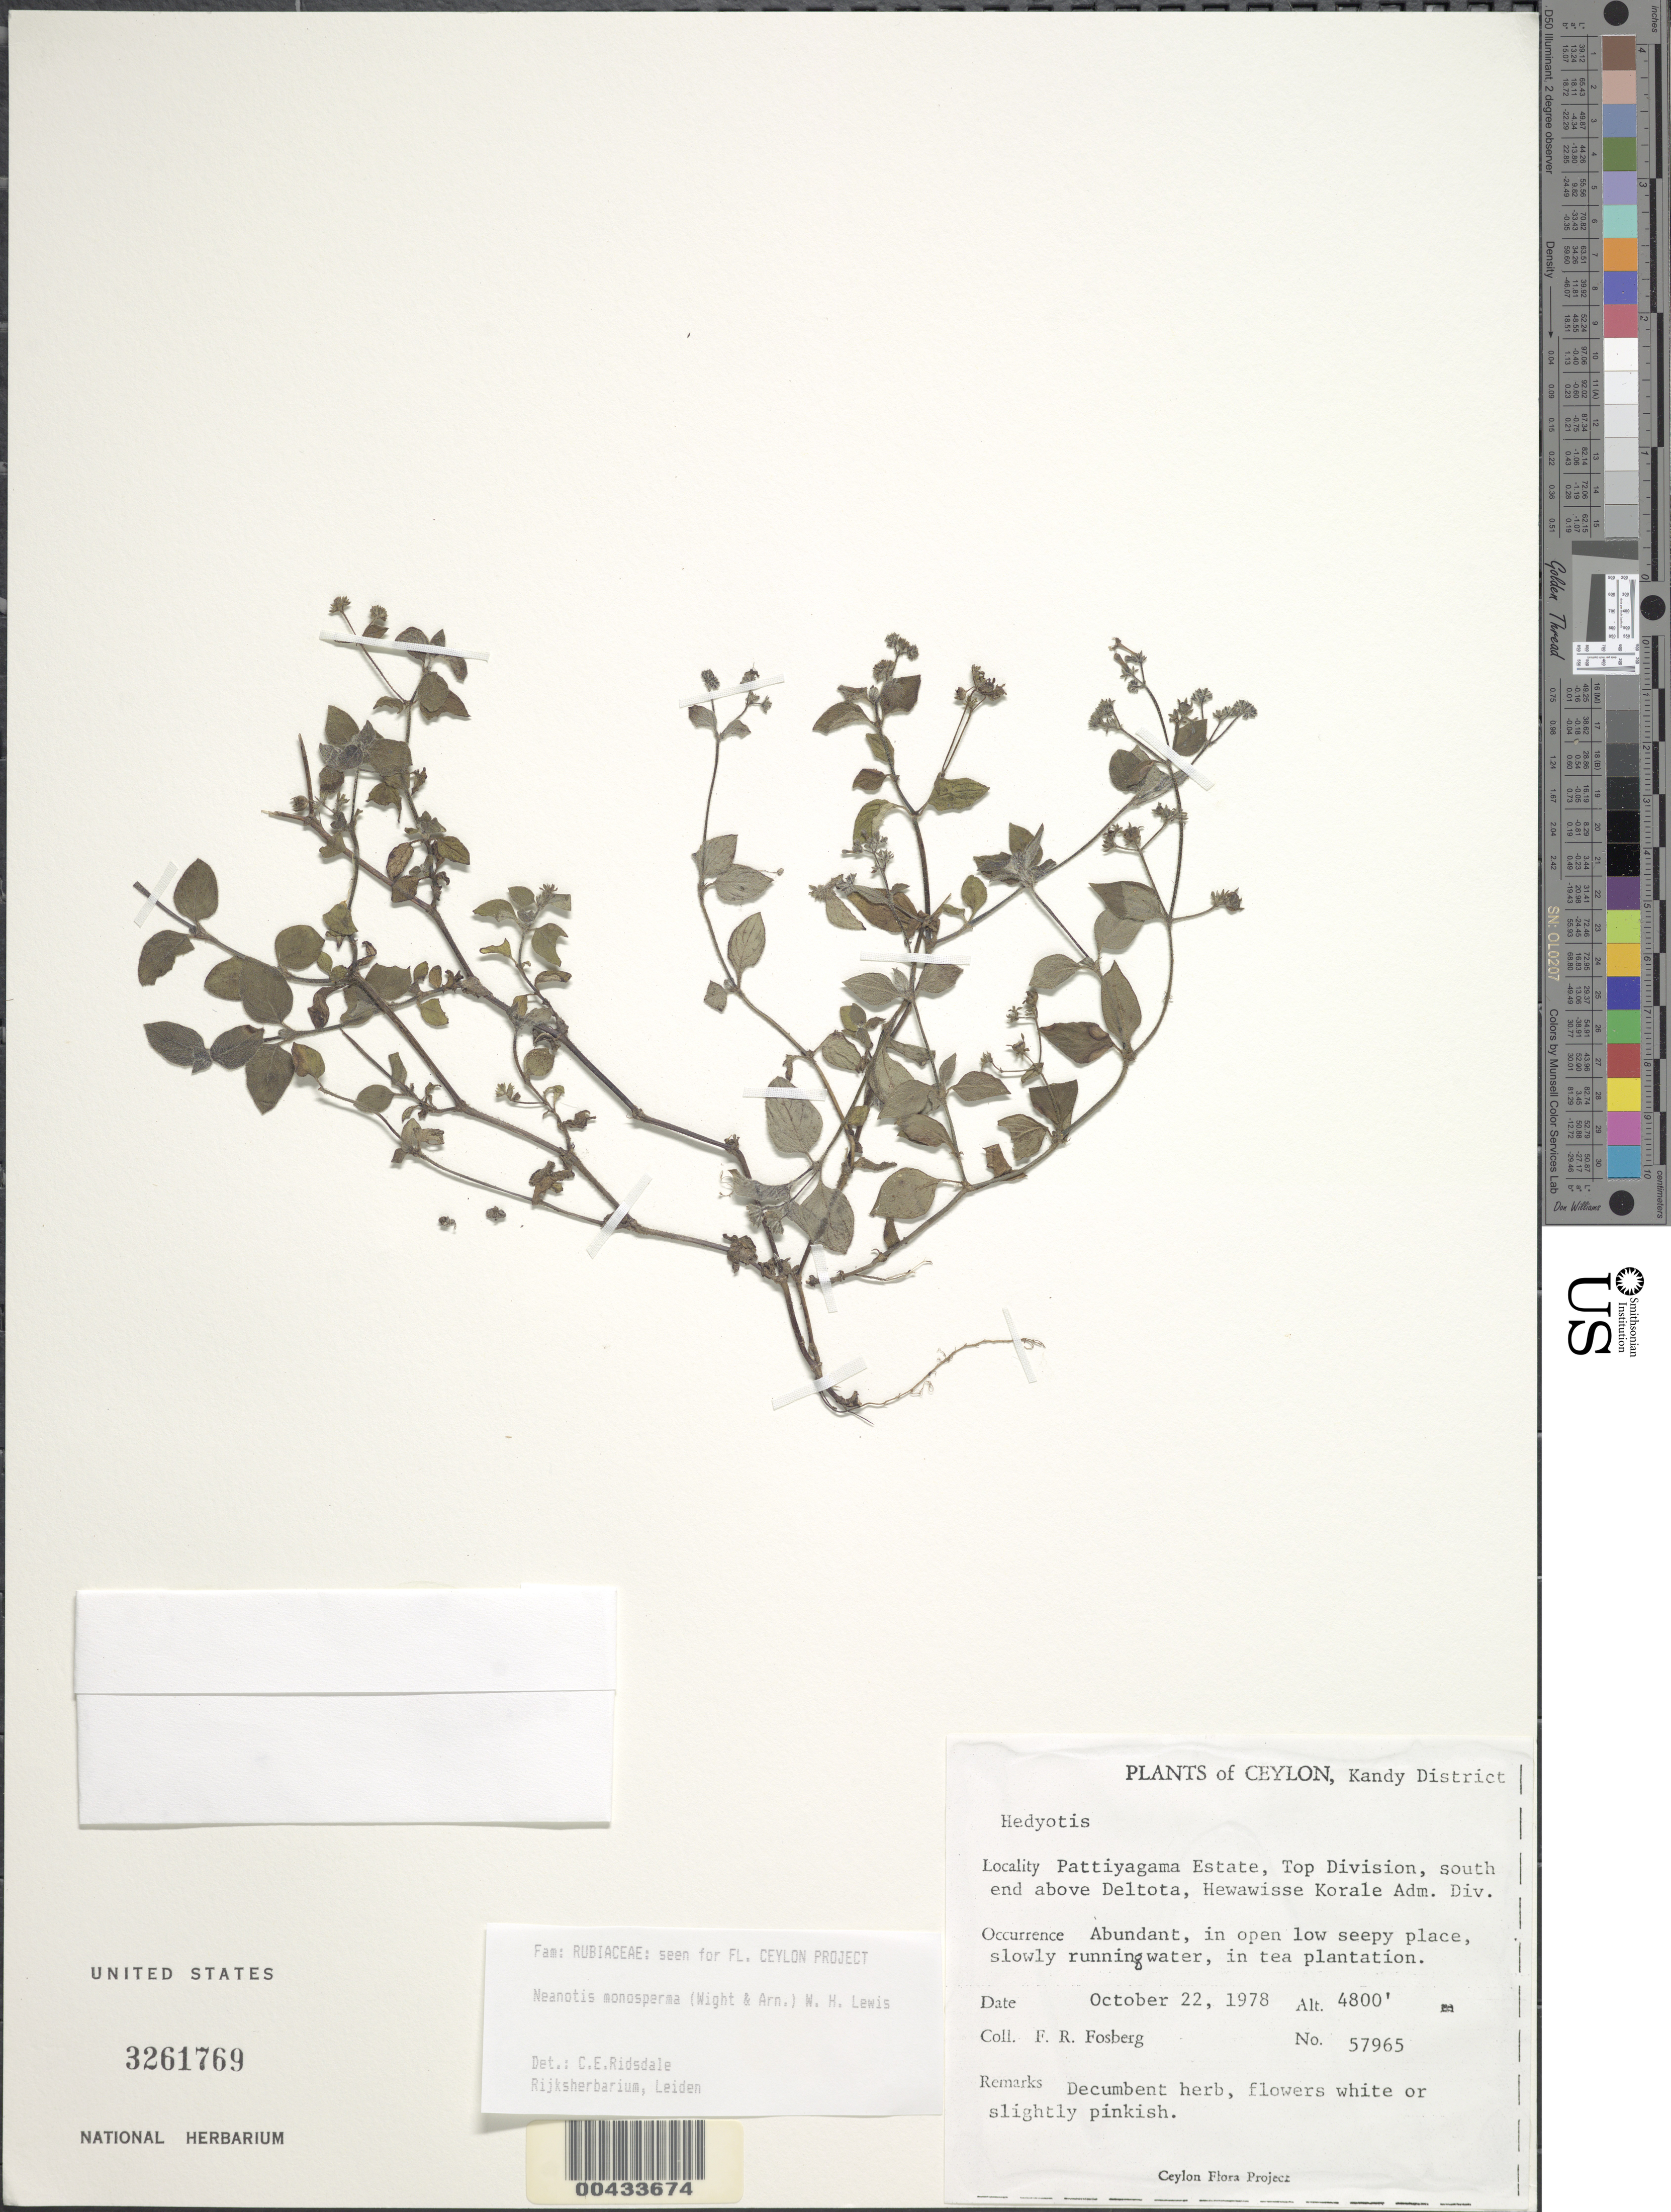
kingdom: Plantae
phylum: Tracheophyta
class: Magnoliopsida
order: Gentianales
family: Rubiaceae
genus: Neanotis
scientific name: Neanotis monosperma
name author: (Wight & Arn.) W.H. Lewis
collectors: F. R. Fosberg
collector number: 57965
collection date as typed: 22 Oct 1978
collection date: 1978-10-22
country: Sri Lanka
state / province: Central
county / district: Kandy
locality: Pattiyagama Estate, Top Division, S end above Deltota, Hewawisse Korale Adm. Div.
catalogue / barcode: US 3261769